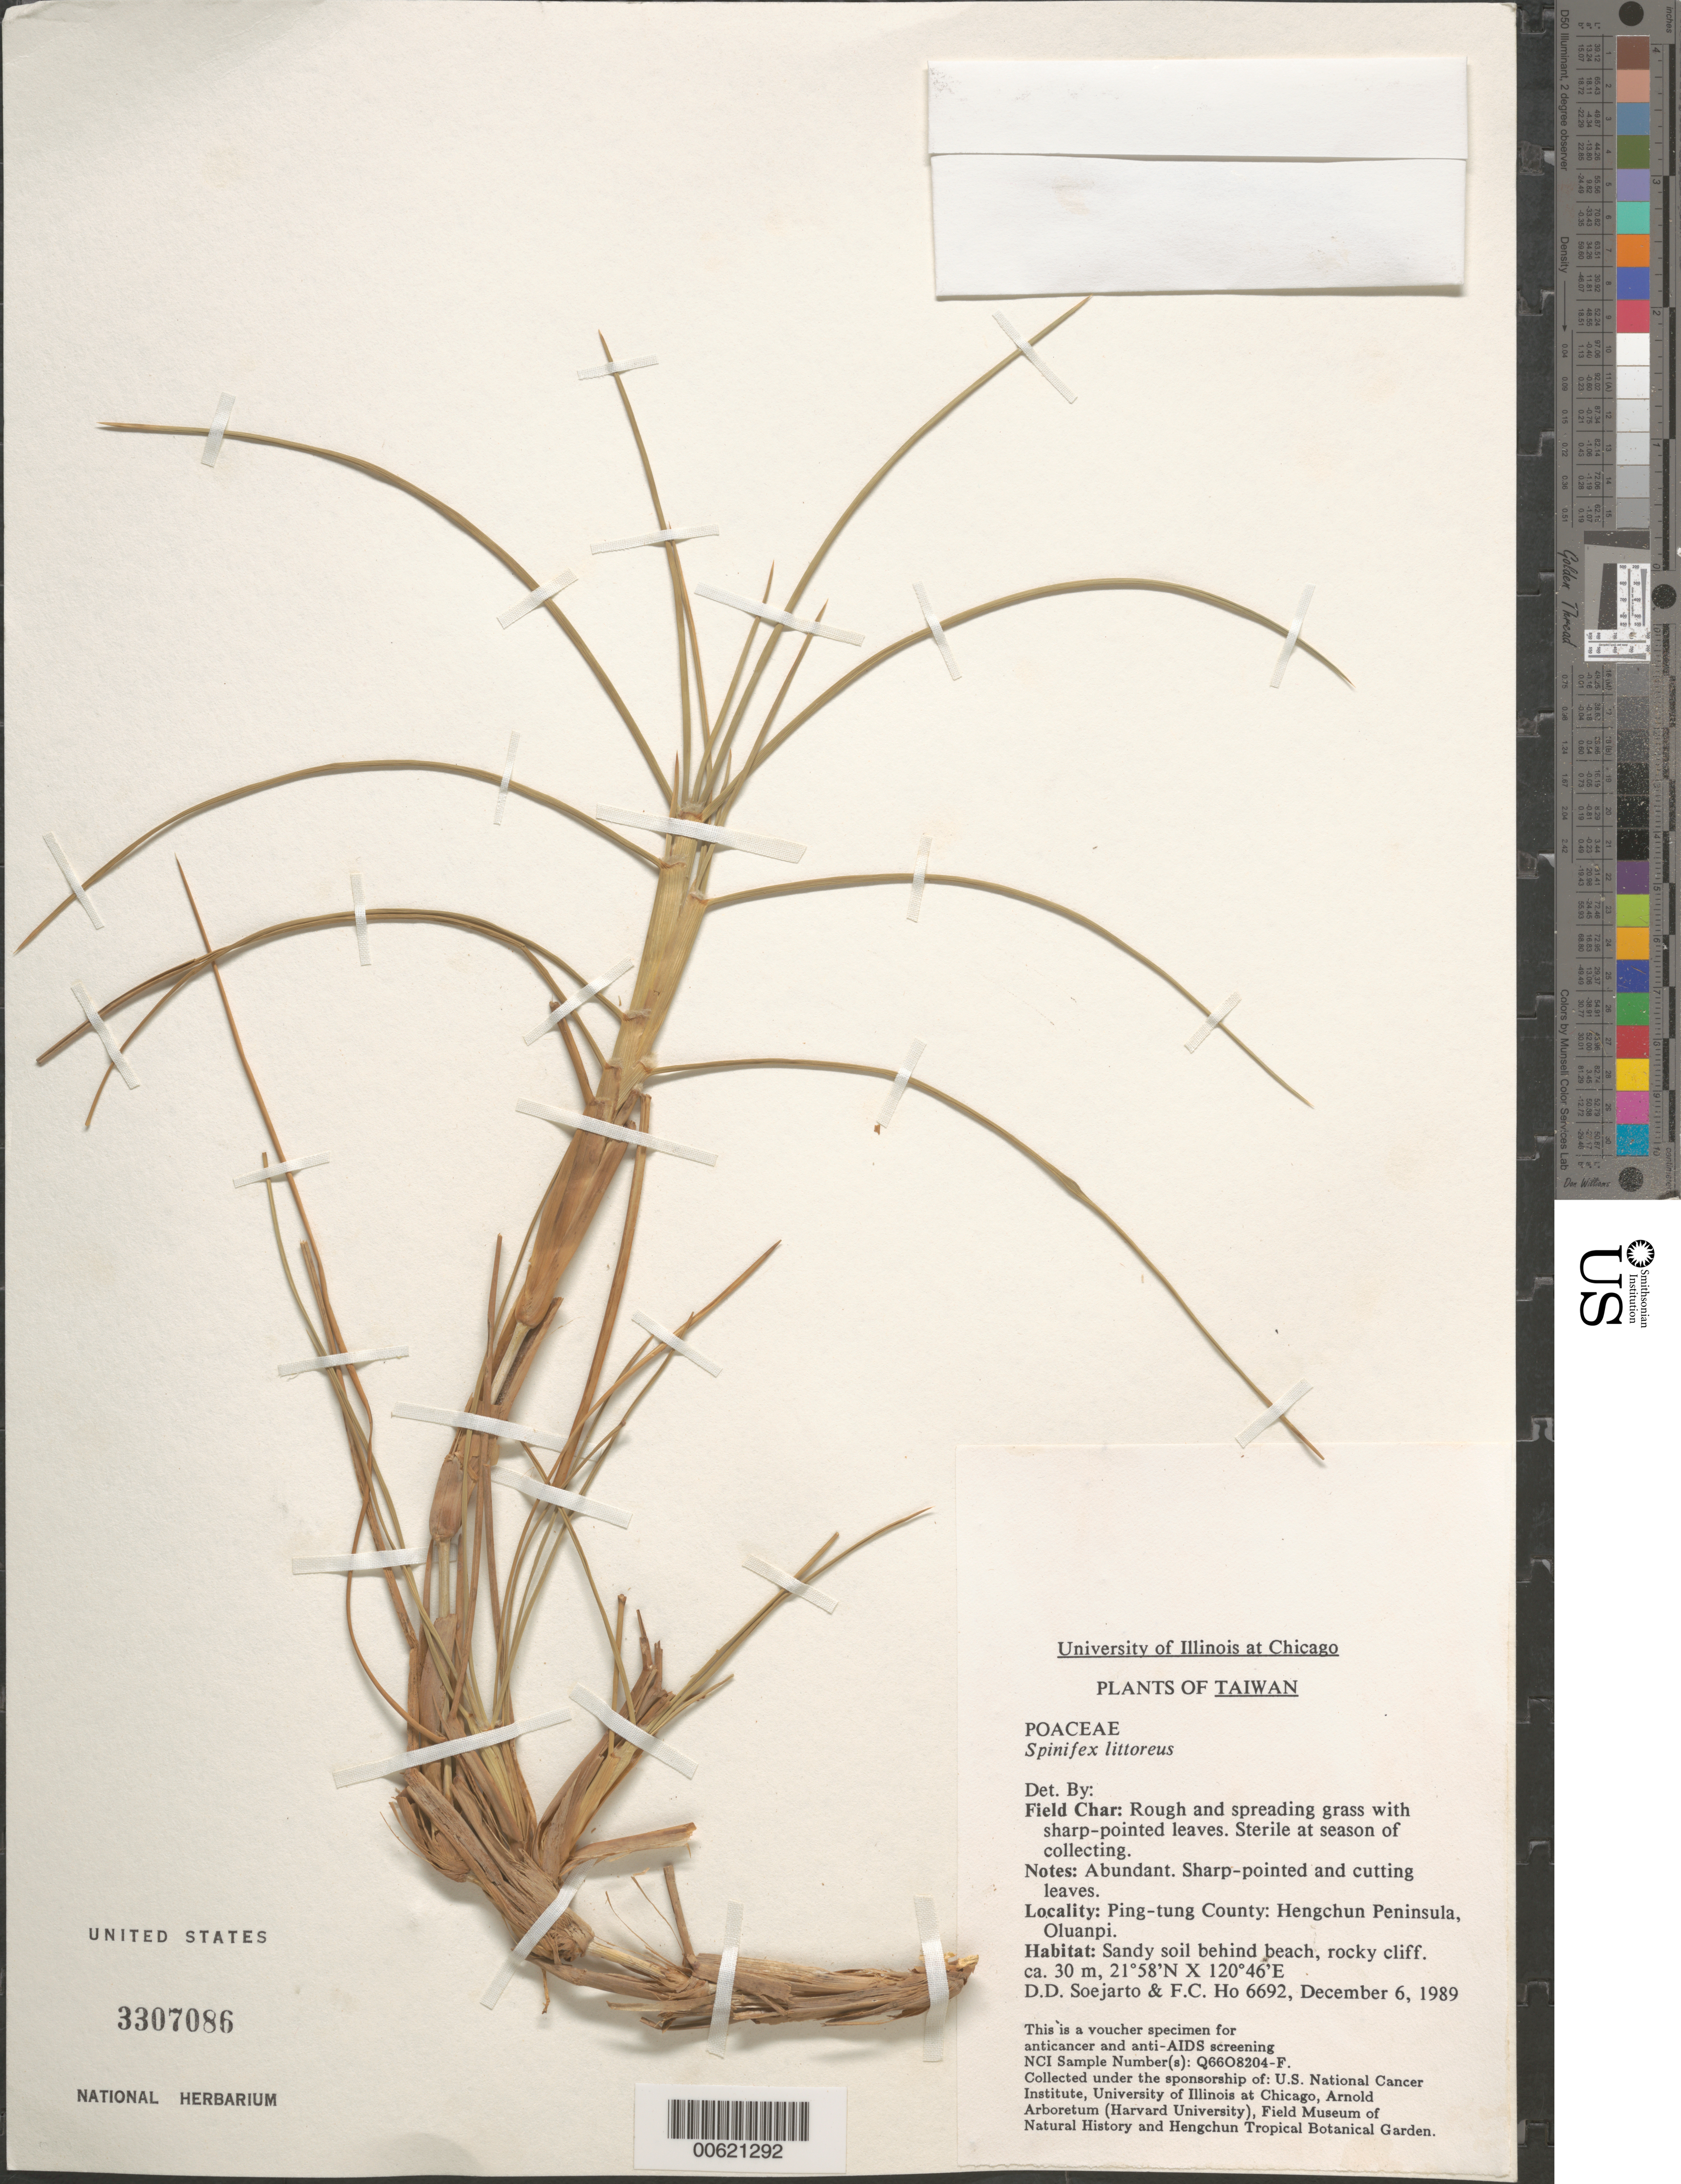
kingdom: Plantae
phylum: Tracheophyta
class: Liliopsida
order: Poales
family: Poaceae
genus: Spinifex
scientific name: Spinifex littoreus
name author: (Burm. f.) Merr.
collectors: F. Ho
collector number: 6692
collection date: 1989-12-06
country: Taiwan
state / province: Pingtung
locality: Ping-tung County: Hengchun Peninsula, Oluanpi.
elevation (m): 30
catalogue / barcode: US 3307086